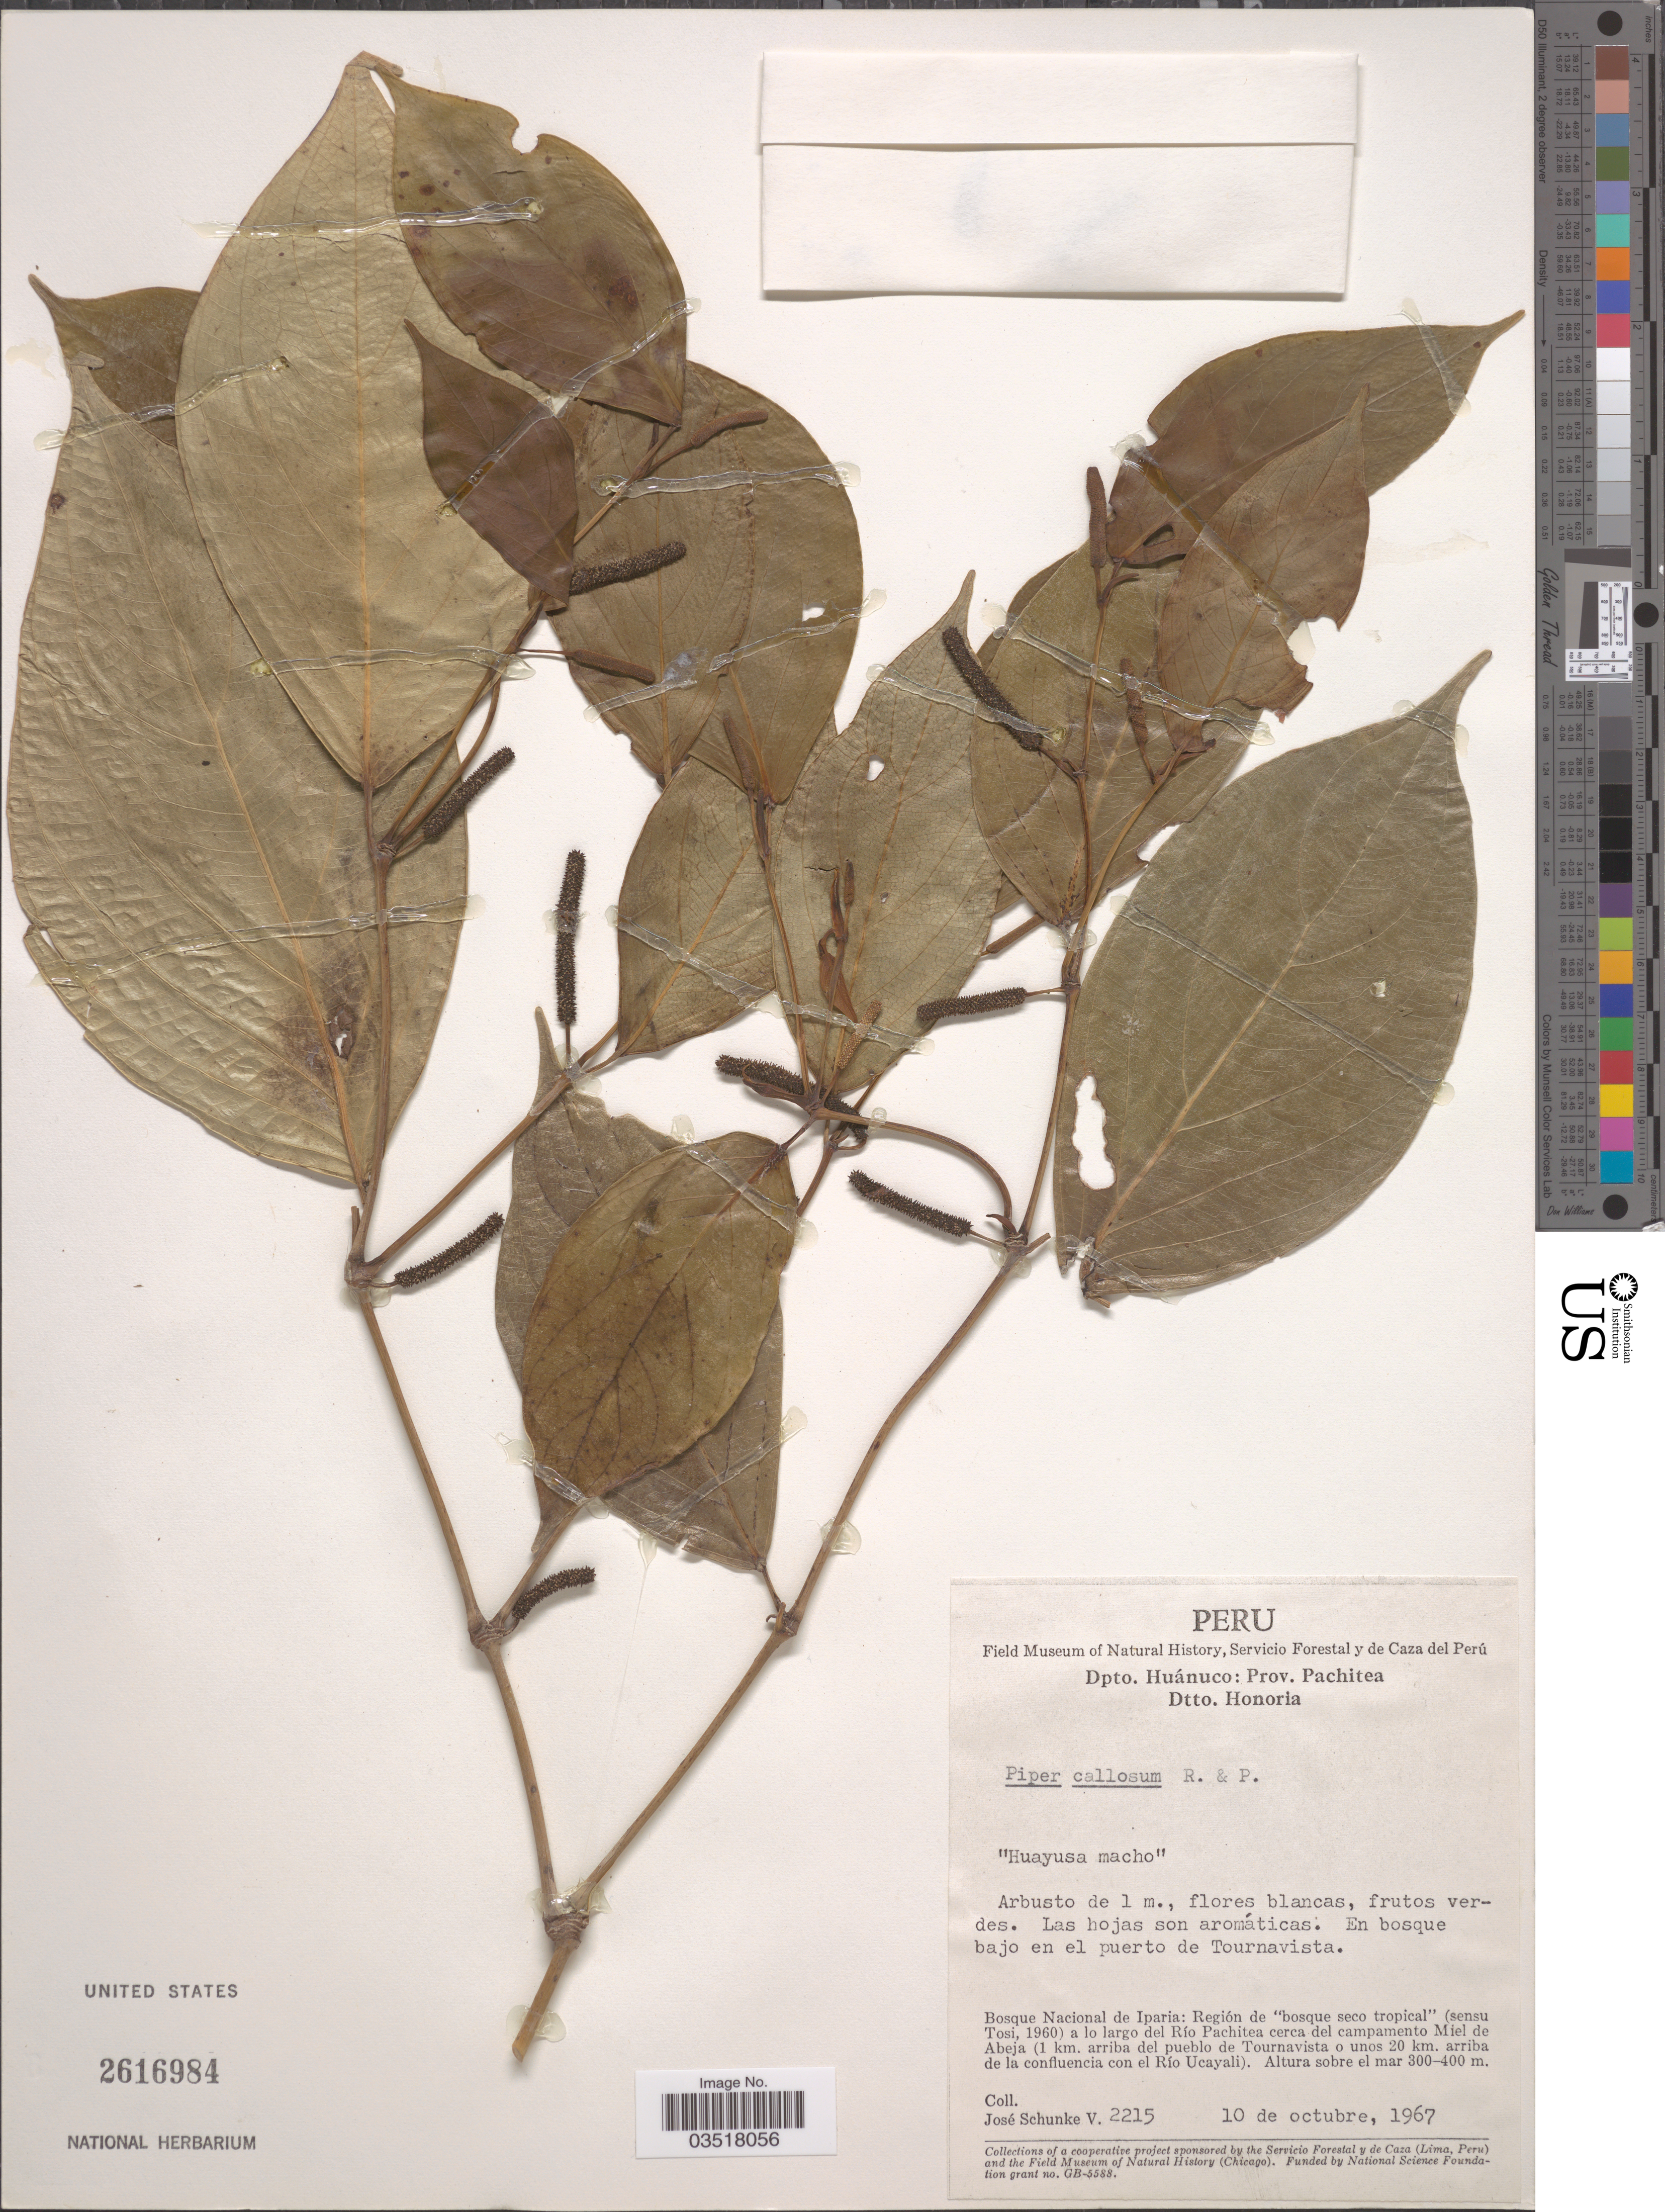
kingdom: Plantae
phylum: Tracheophyta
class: Magnoliopsida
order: Piperales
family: Piperaceae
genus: Piper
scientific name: Piper callosum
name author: Ruiz & Pav.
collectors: J. Schunke Vigo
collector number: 2215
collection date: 1967-10-10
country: Peru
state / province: Huánuco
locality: Dpto. Huánuco: Prov. Pachitea. Dtto. Honoria. En el puerto de Tournavista. Bosque Nacional de Iparia: Región de 'bosque seco tropical' (sensu Tosi, 1960) a lo largo del Río Pachitea cerca del campamento Miel de Abeja (1 km. arriba del pueblo de Tournavista o unos 20 km. arriba de la confluencia con el Río Ucayali).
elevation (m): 300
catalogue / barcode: US 2616984